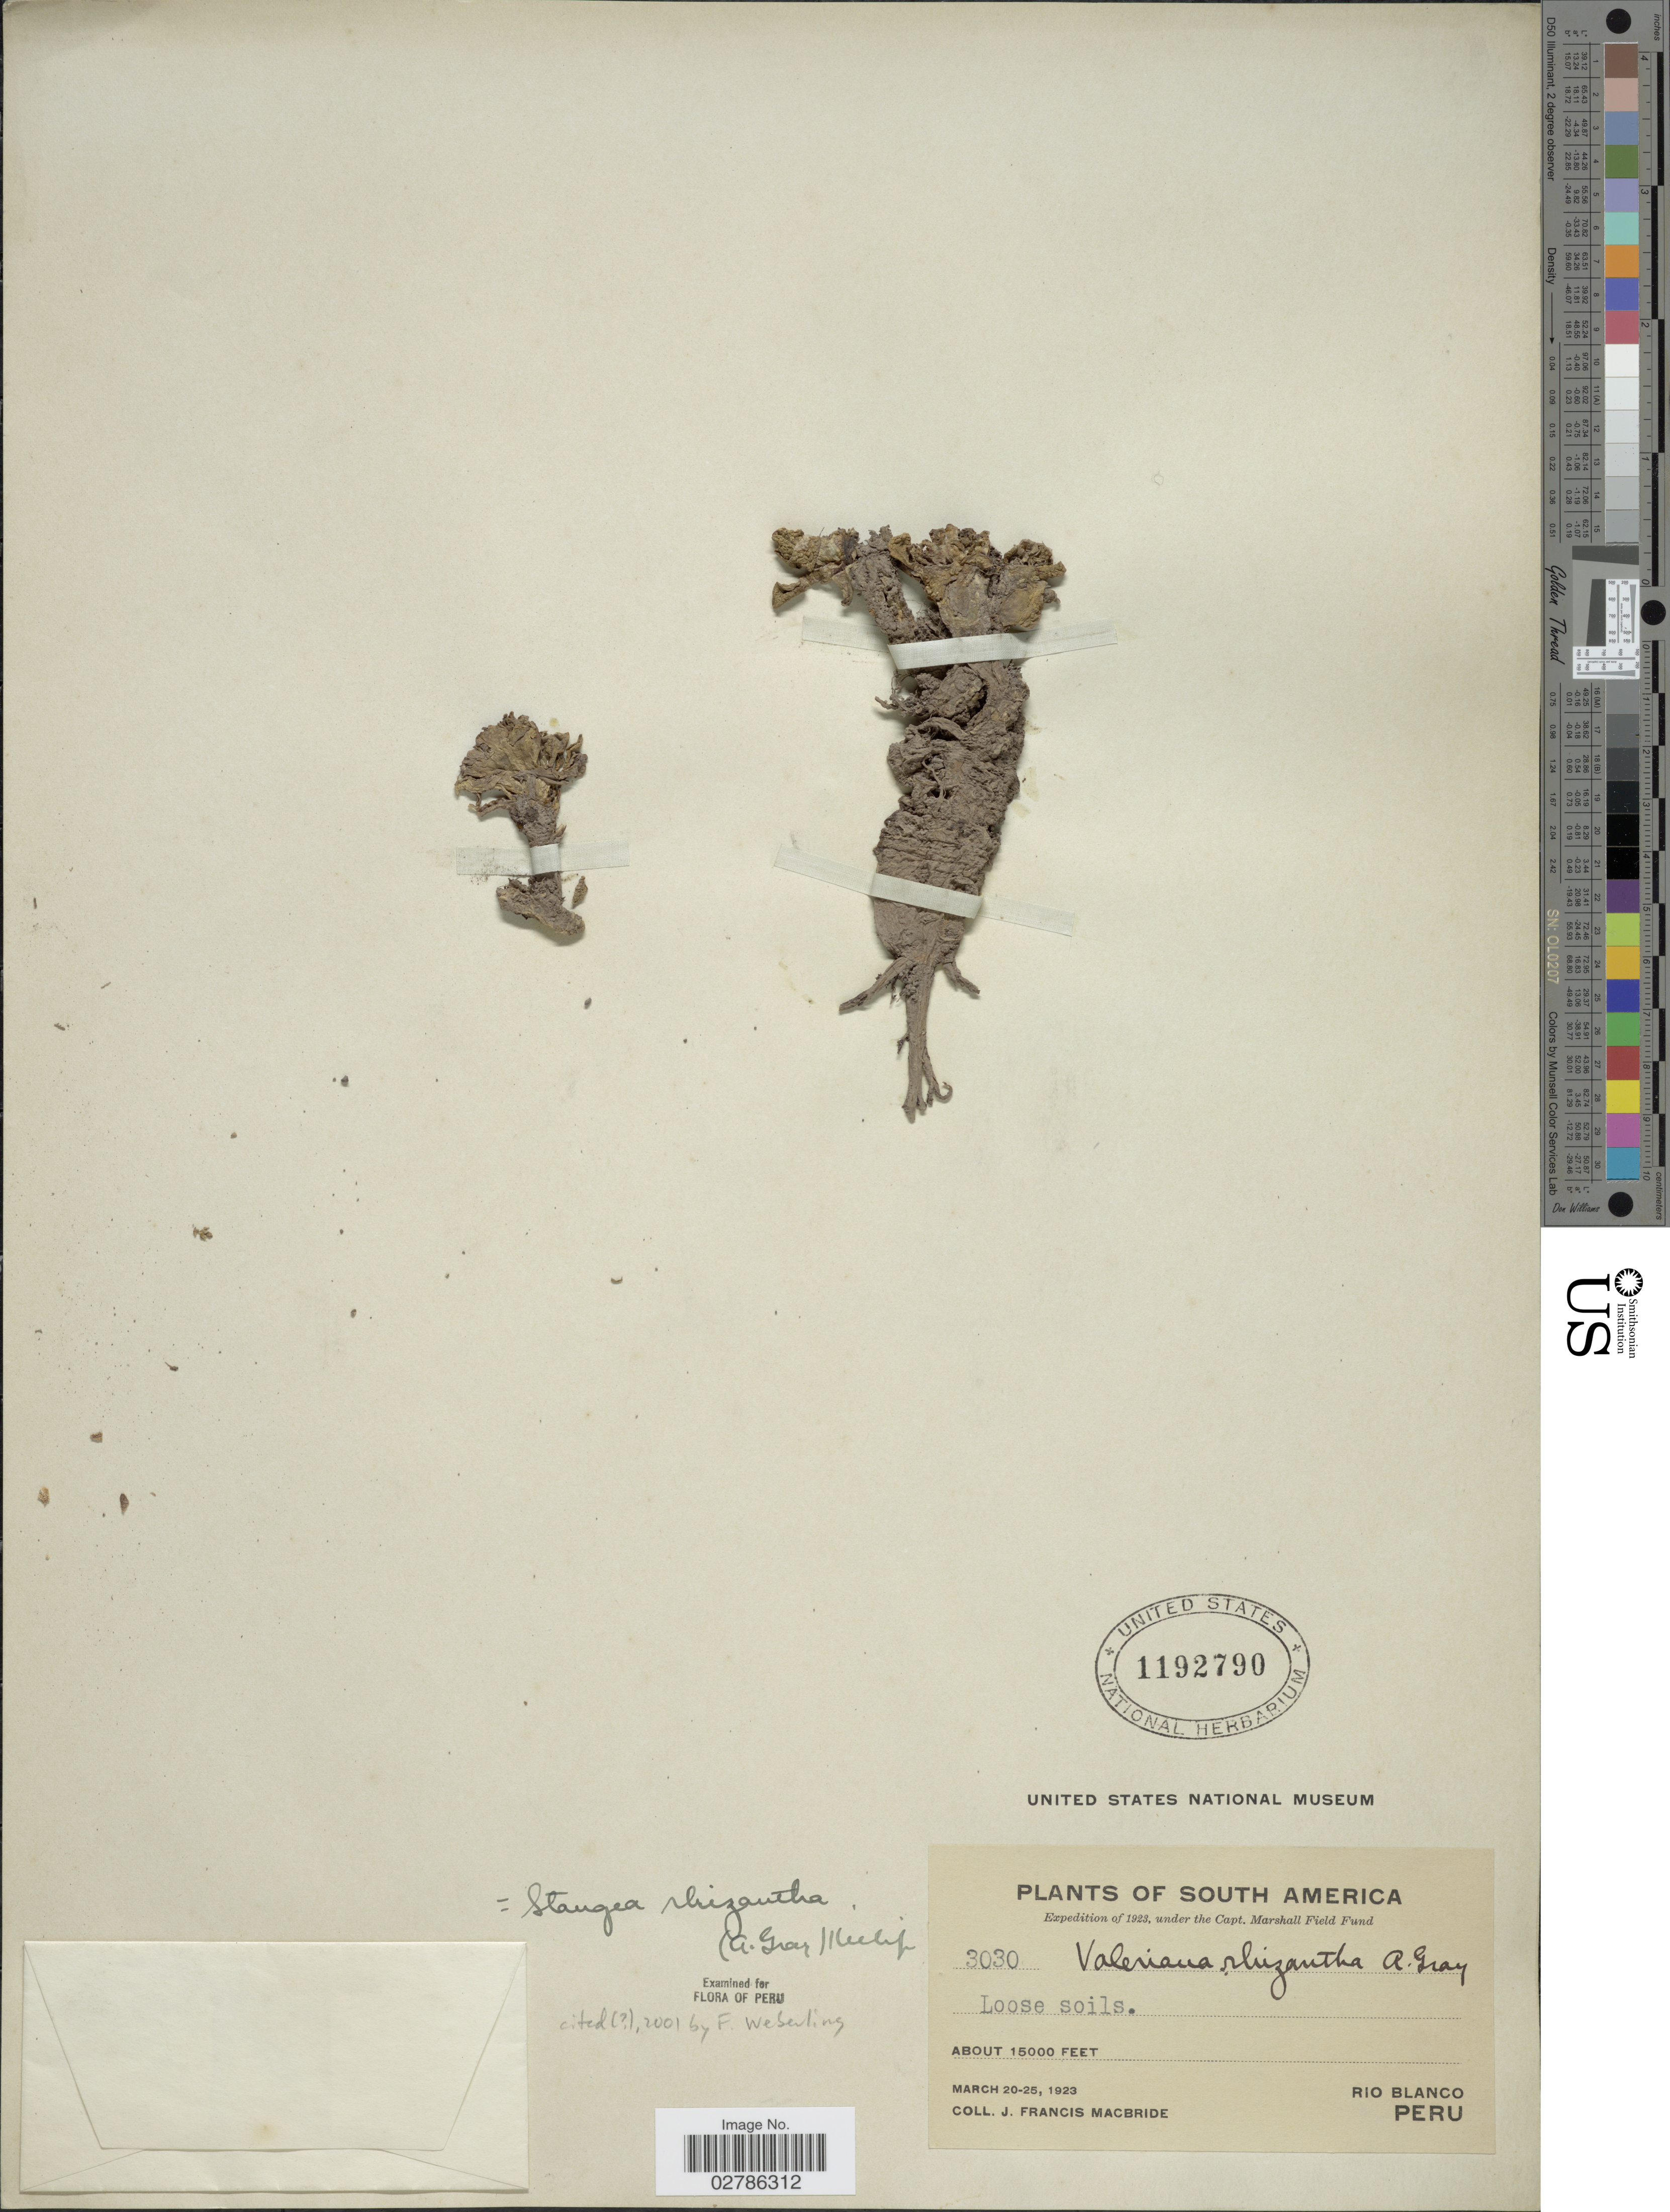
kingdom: Plantae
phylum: Tracheophyta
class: Magnoliopsida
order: Dipsacales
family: Caprifoliaceae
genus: Stangea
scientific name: Stangea rhizantha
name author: (A. Gray) Killip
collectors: J. F. Macbride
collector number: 3030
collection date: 1923-03-20/1923-03-25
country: Peru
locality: Rio Blanco.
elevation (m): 4572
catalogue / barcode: US 1192790